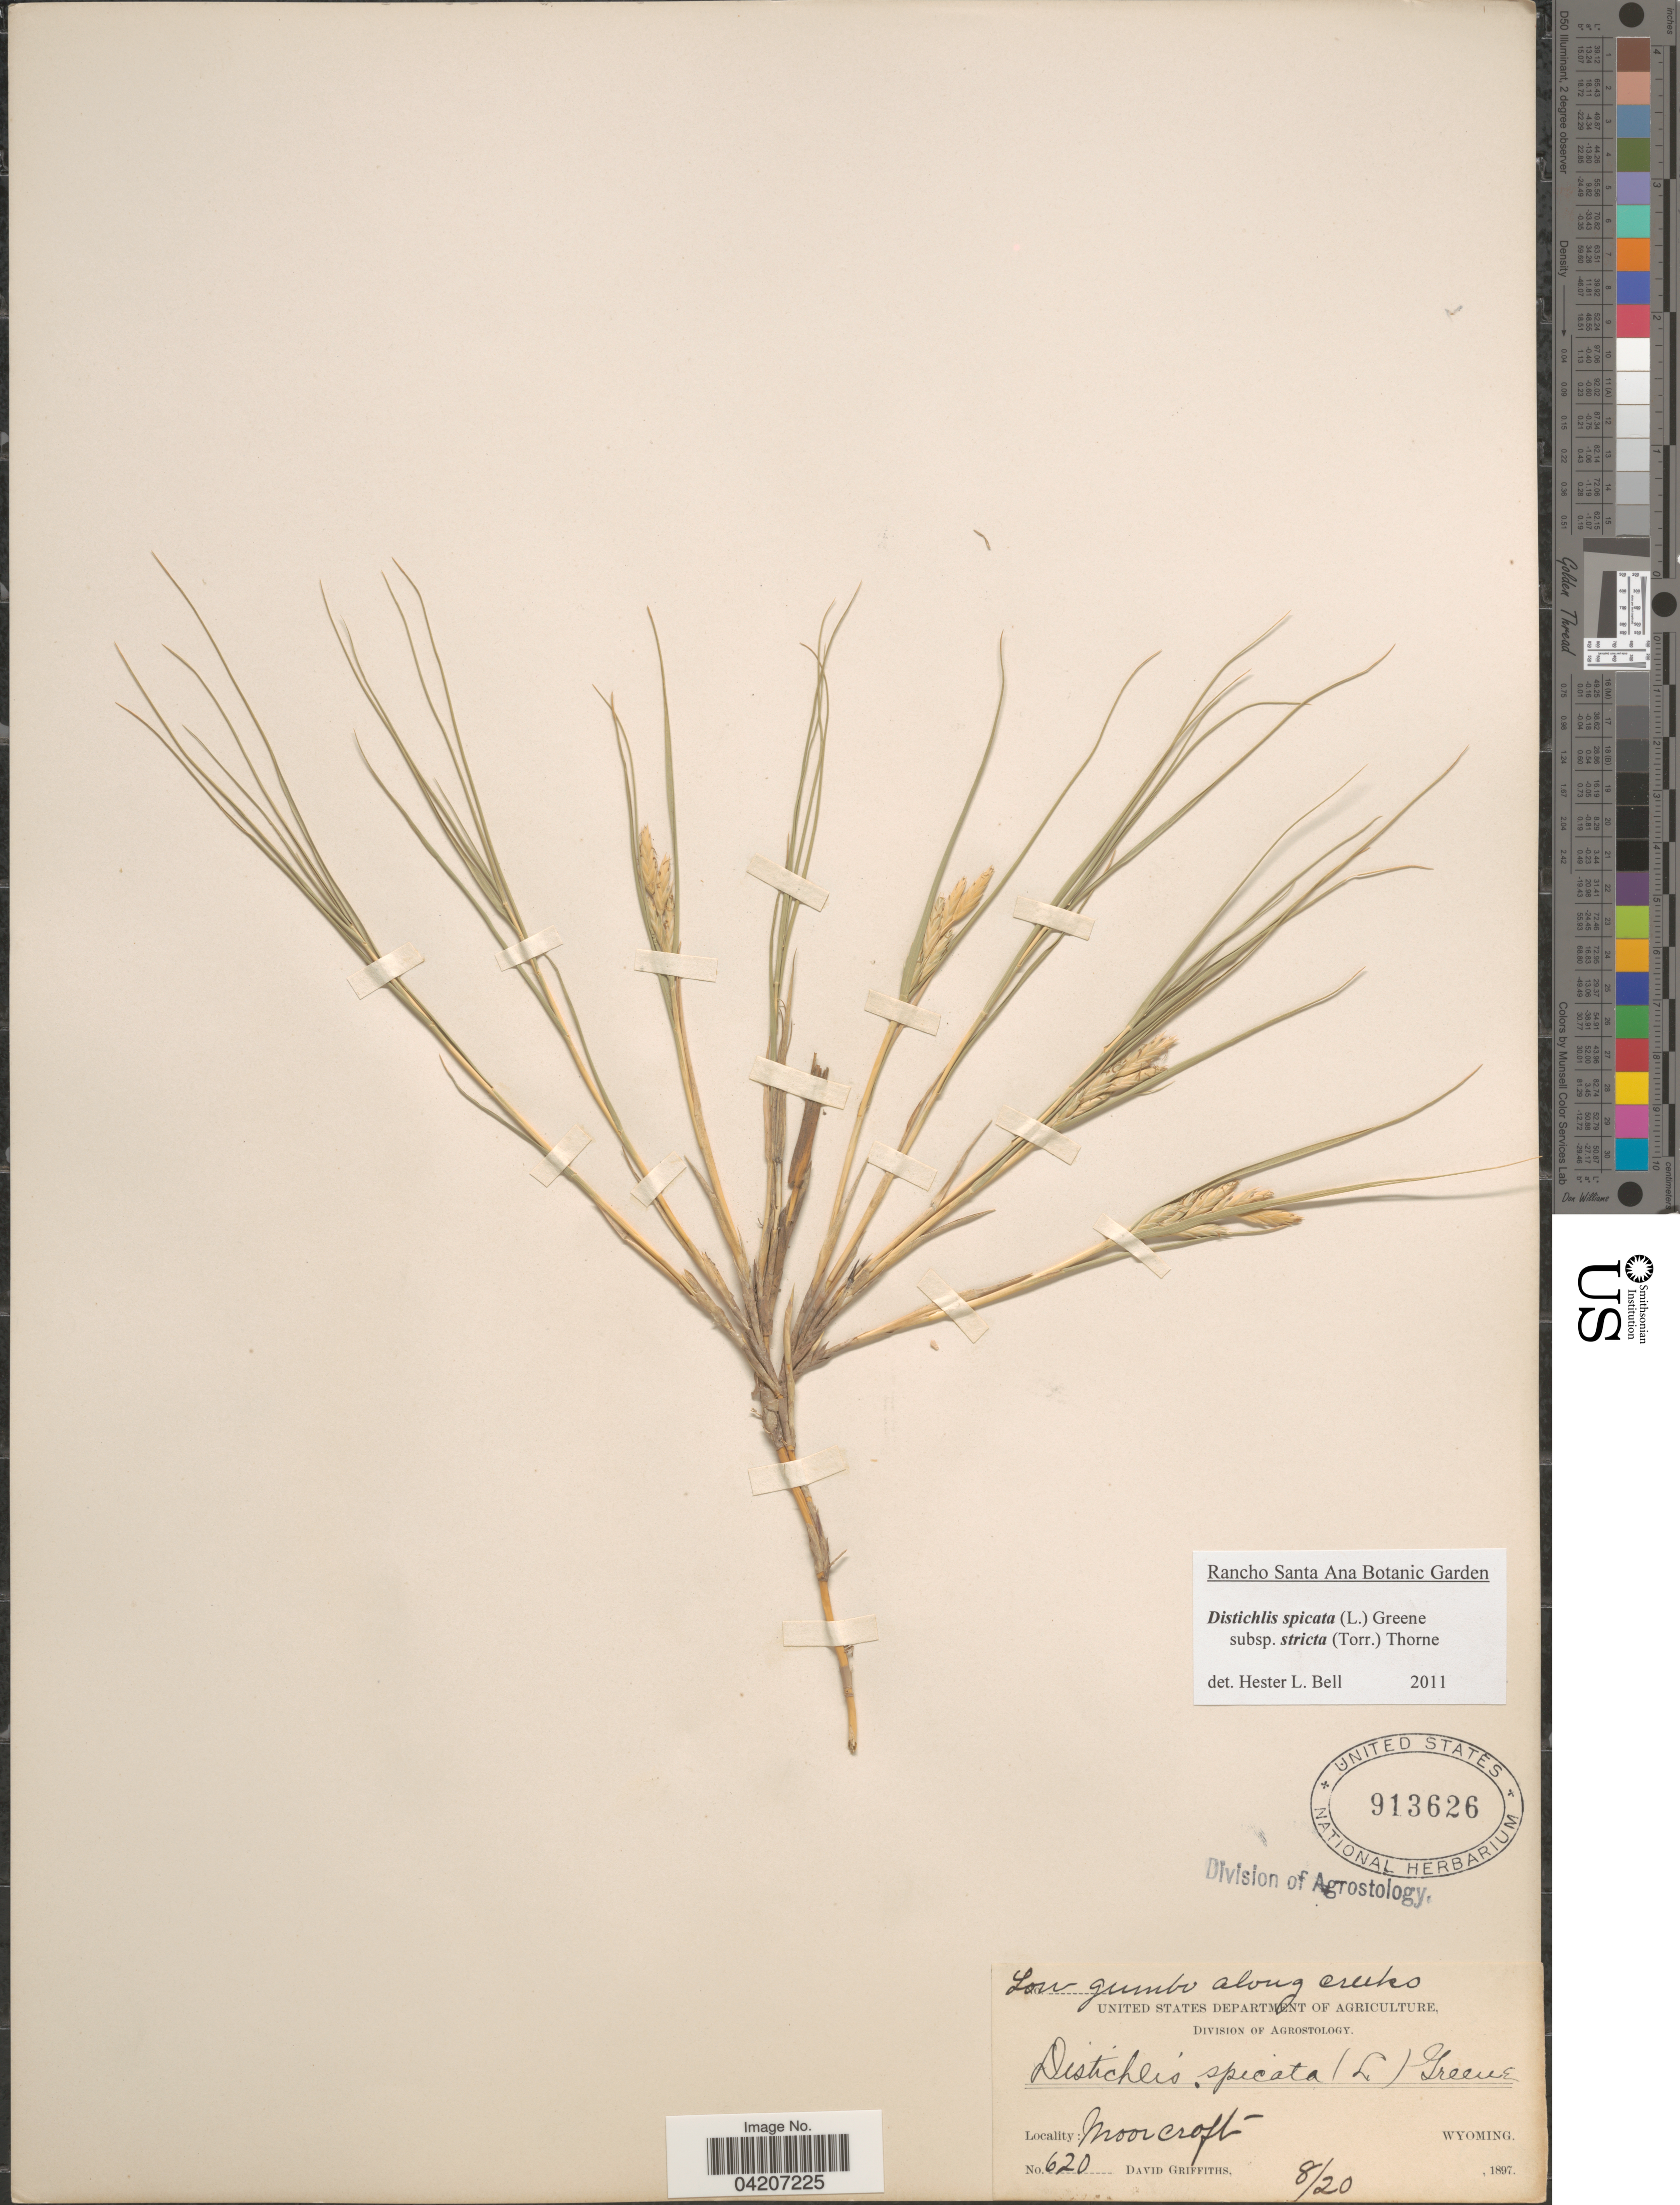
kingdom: Plantae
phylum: Tracheophyta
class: Liliopsida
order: Poales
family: Poaceae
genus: Distichlis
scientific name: Distichlis spicata subsp. stricta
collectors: D. Griffiths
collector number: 620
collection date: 1897-08-20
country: United States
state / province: Wyoming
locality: Moorcroft.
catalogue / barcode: US 913626